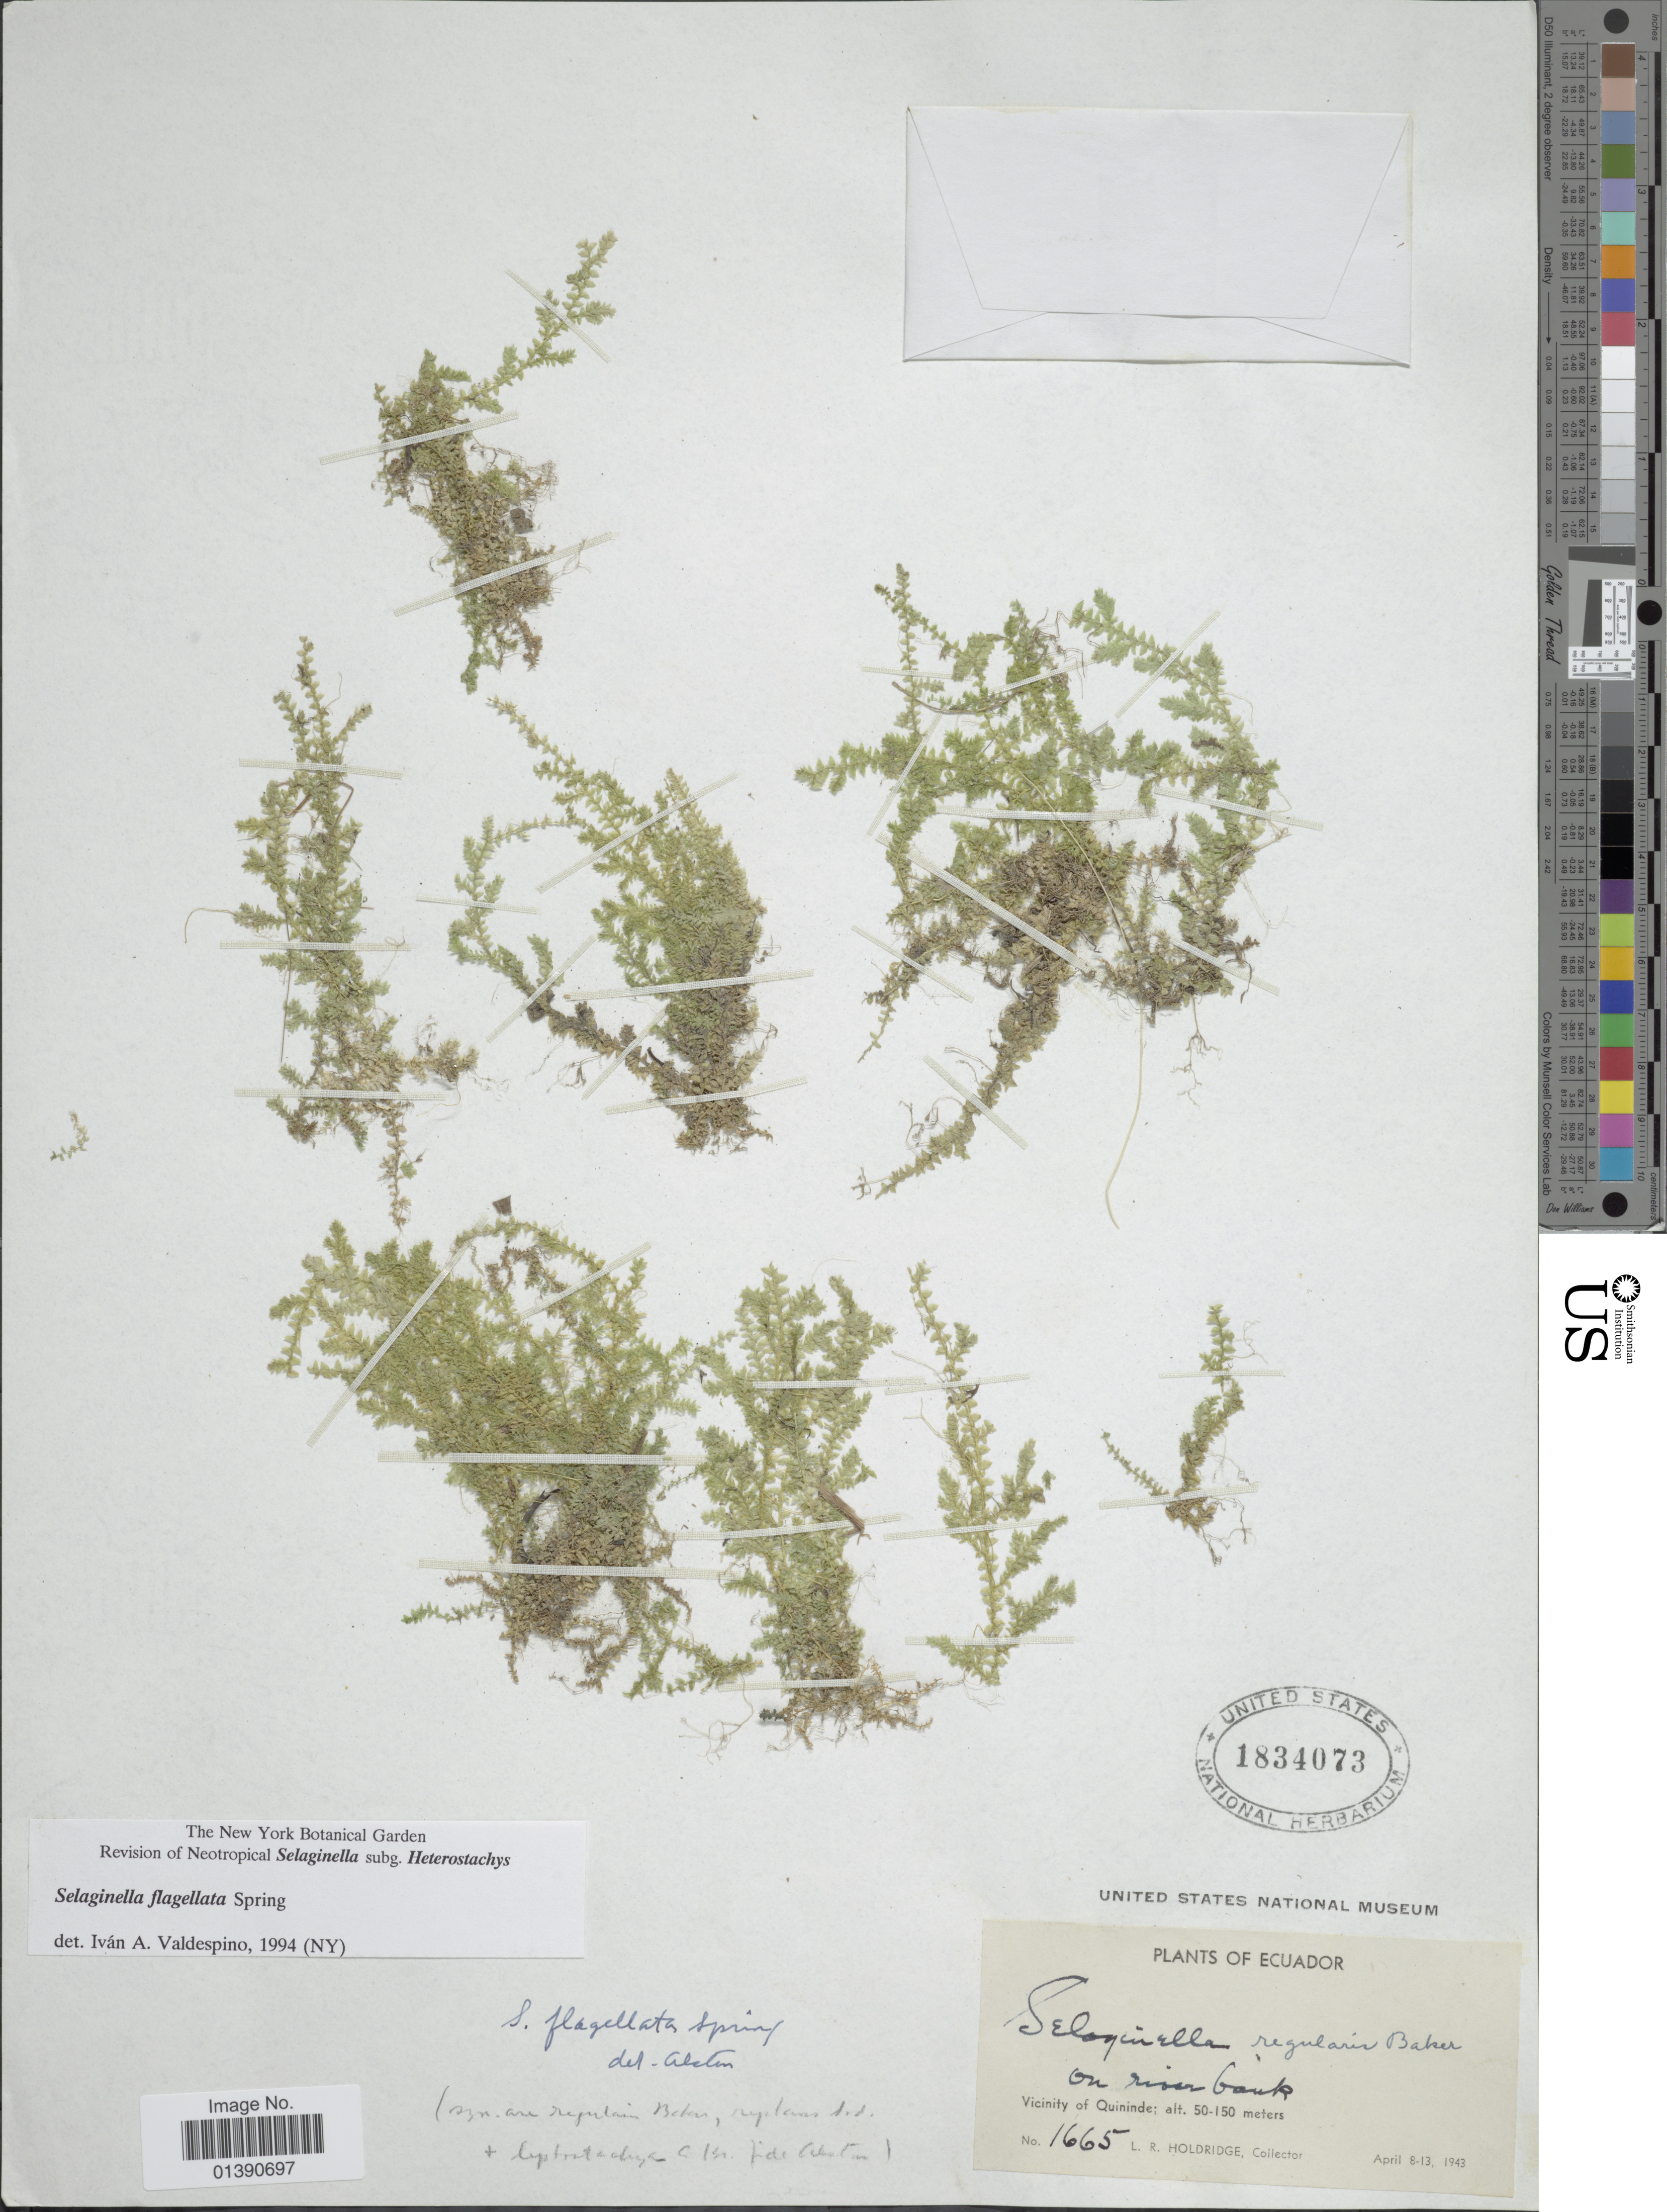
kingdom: Plantae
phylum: Tracheophyta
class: Lycopodiopsida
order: Selaginellales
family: Selaginellaceae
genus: Selaginella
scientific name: Selaginella flagellata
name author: Spring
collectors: L. Holdridge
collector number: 1665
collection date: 1943-04-08/1943-04-13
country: Ecuador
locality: Vicinity of Quininde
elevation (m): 50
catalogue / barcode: US 1834073